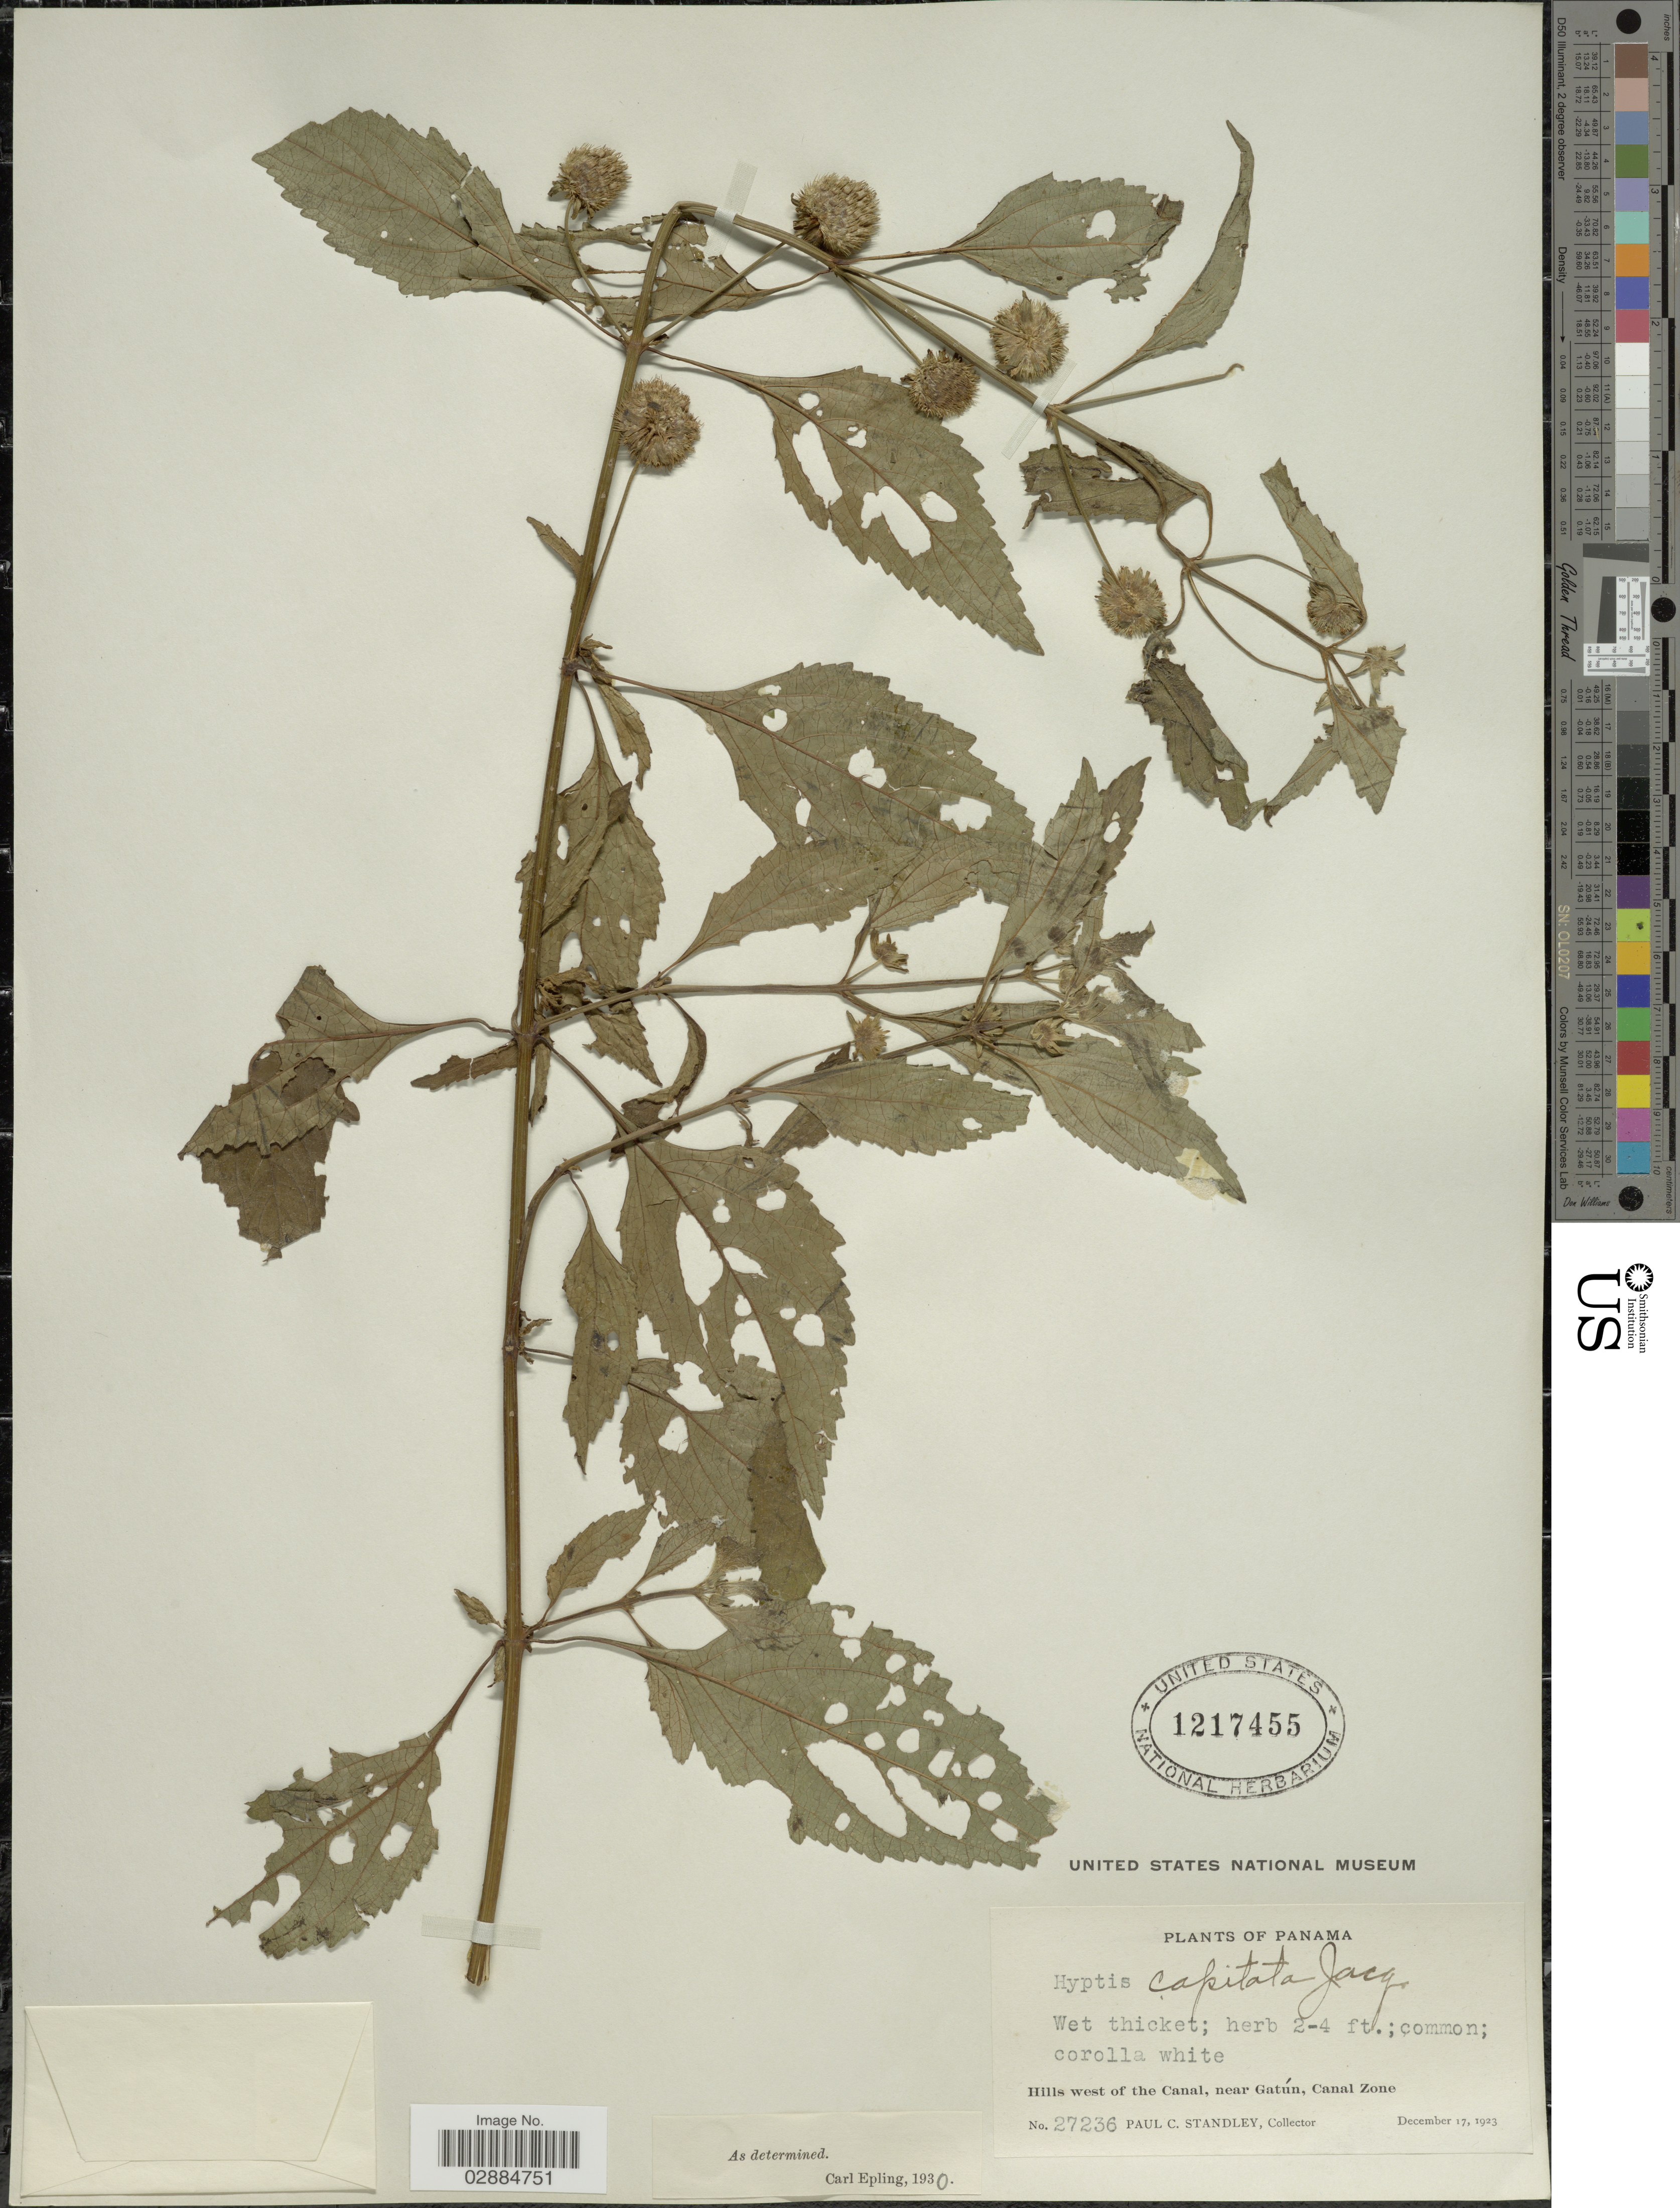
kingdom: Plantae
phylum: Tracheophyta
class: Magnoliopsida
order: Lamiales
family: Lamiaceae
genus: Hyptis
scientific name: Hyptis capitata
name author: Jacq.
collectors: P. C. Standley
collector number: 27236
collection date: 1923-12-17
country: Panama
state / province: Colón / Panamá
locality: Hills west of the Canal, near Gatún, Canal Zone.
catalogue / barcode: US 1217455